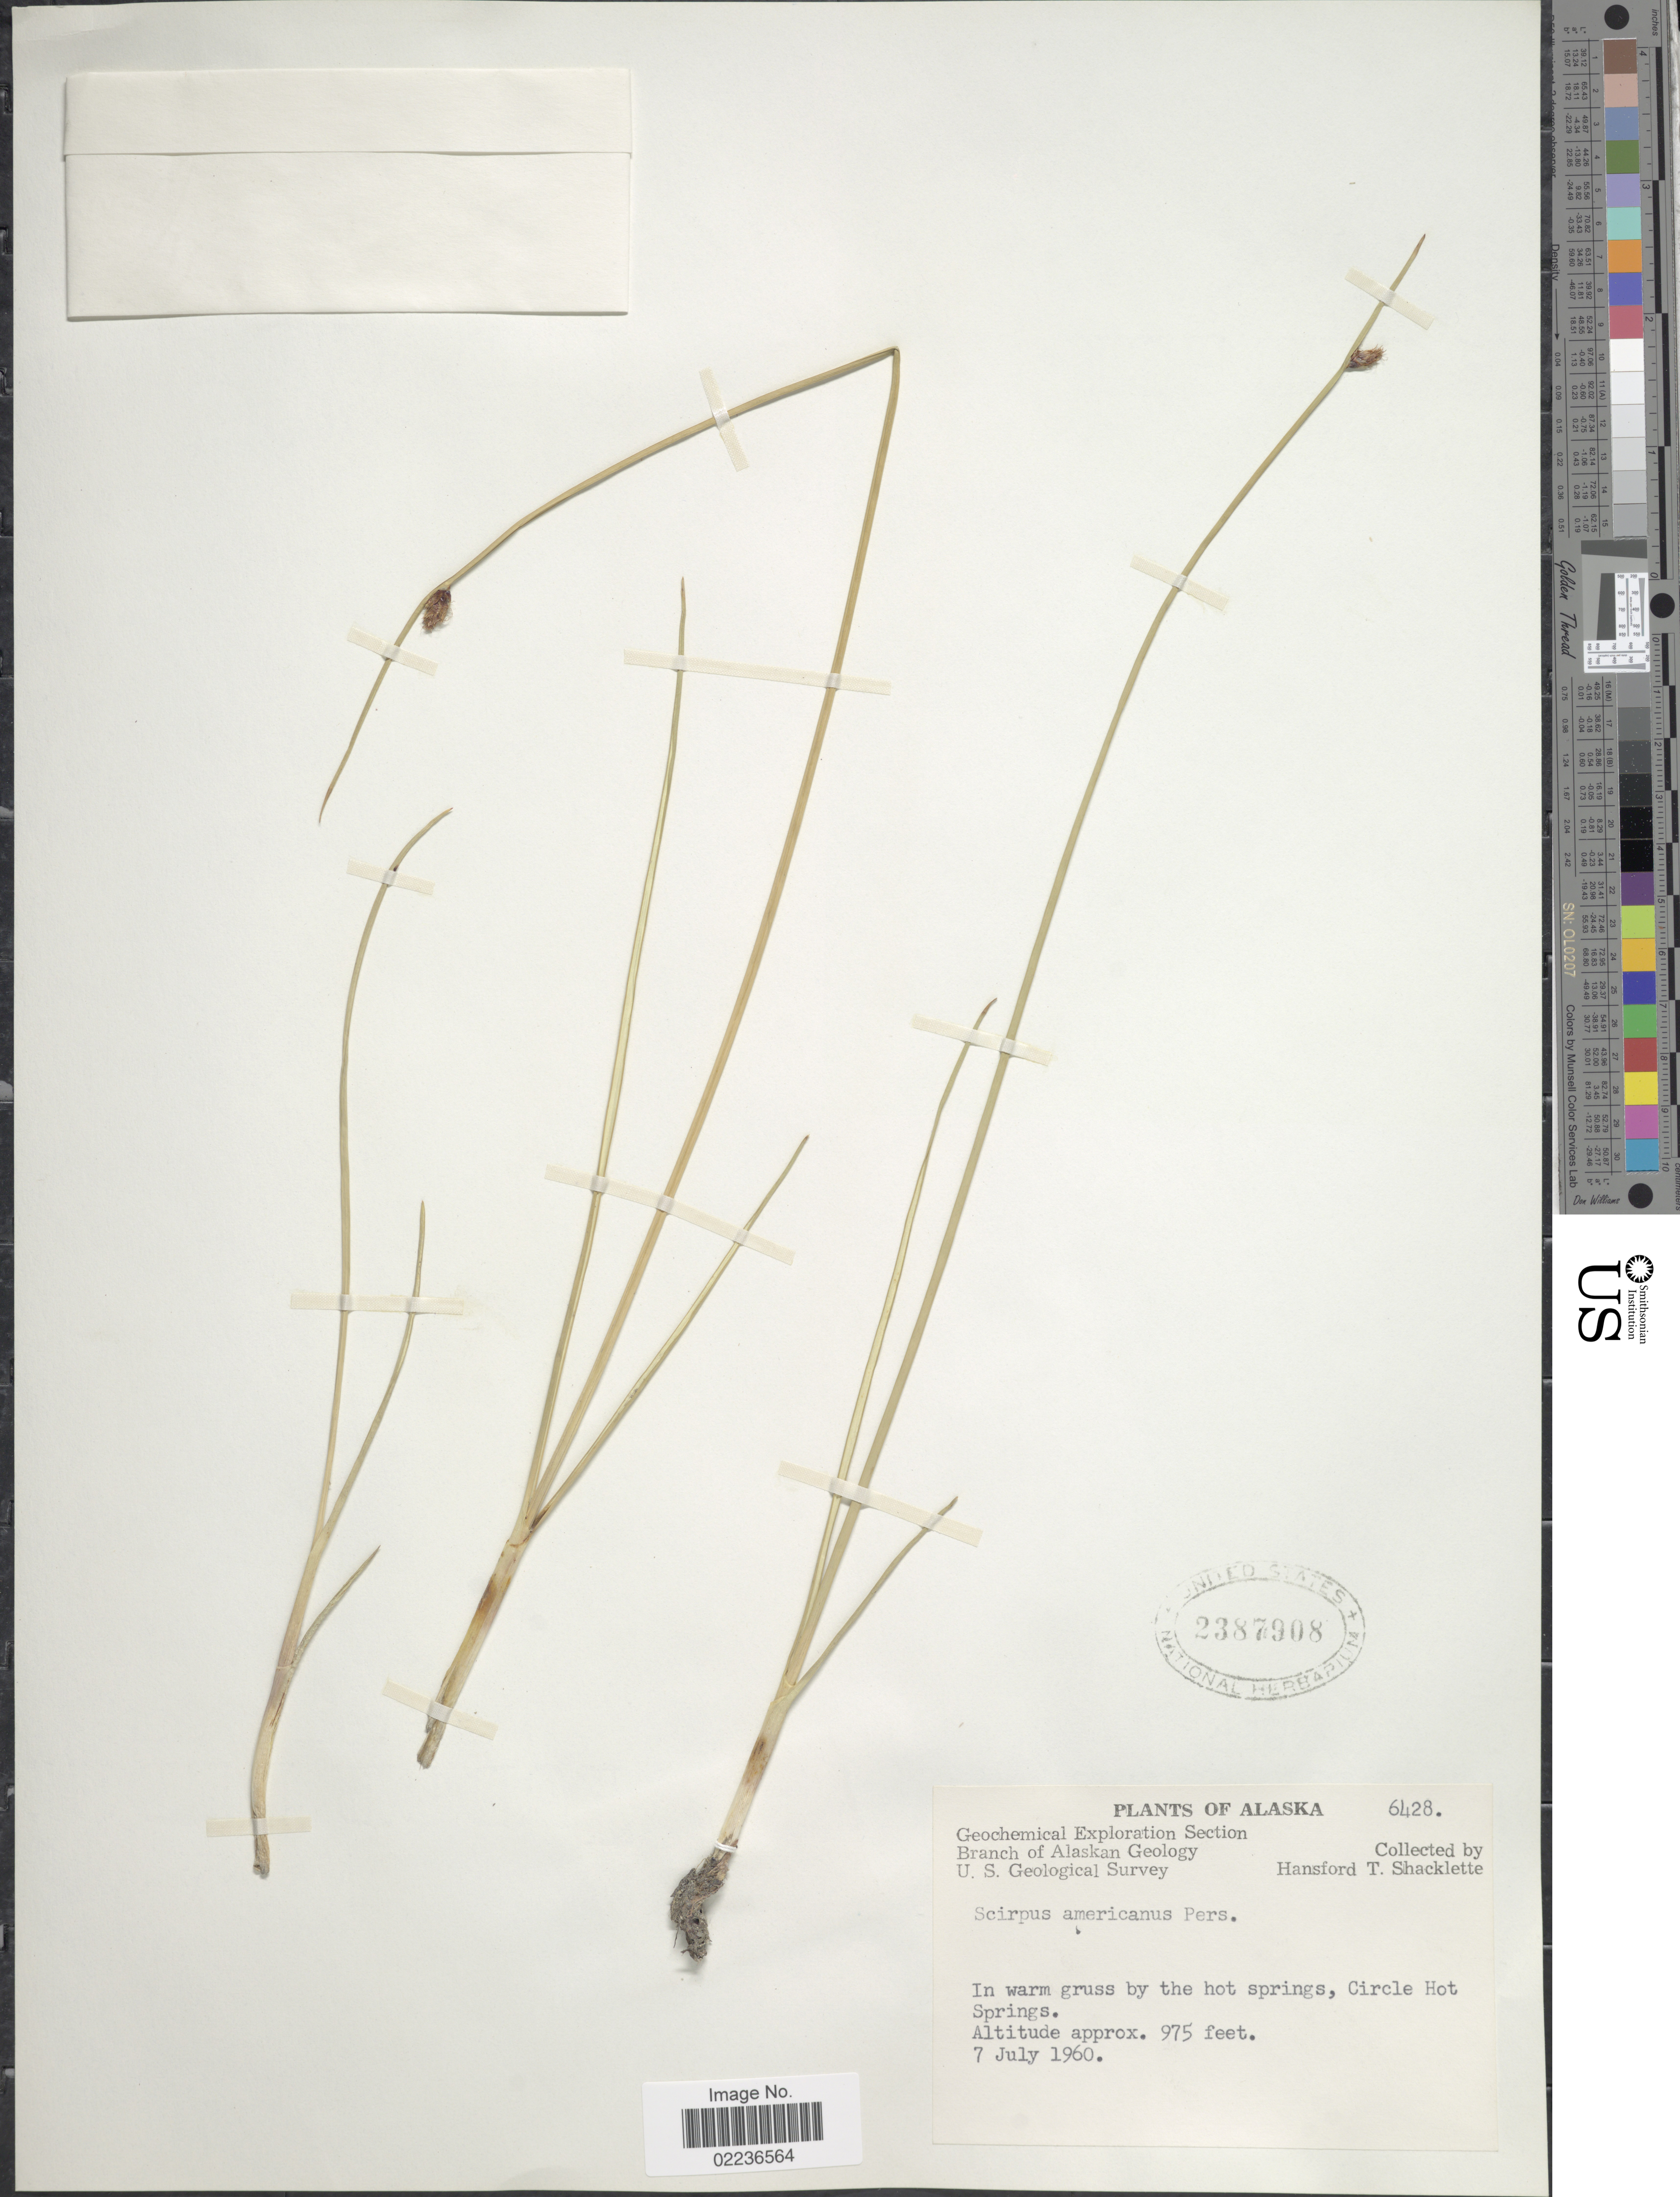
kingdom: Plantae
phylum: Tracheophyta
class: Liliopsida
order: Poales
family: Cyperaceae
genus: Schoenoplectus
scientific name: Schoenoplectus pungens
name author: (Vahl) Palla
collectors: H. Schacklette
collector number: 6428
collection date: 1960-07-07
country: United States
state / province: Alaska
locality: In warm gruss by the hot springs, Circle Hot Springs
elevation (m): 297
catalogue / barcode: US 2387908